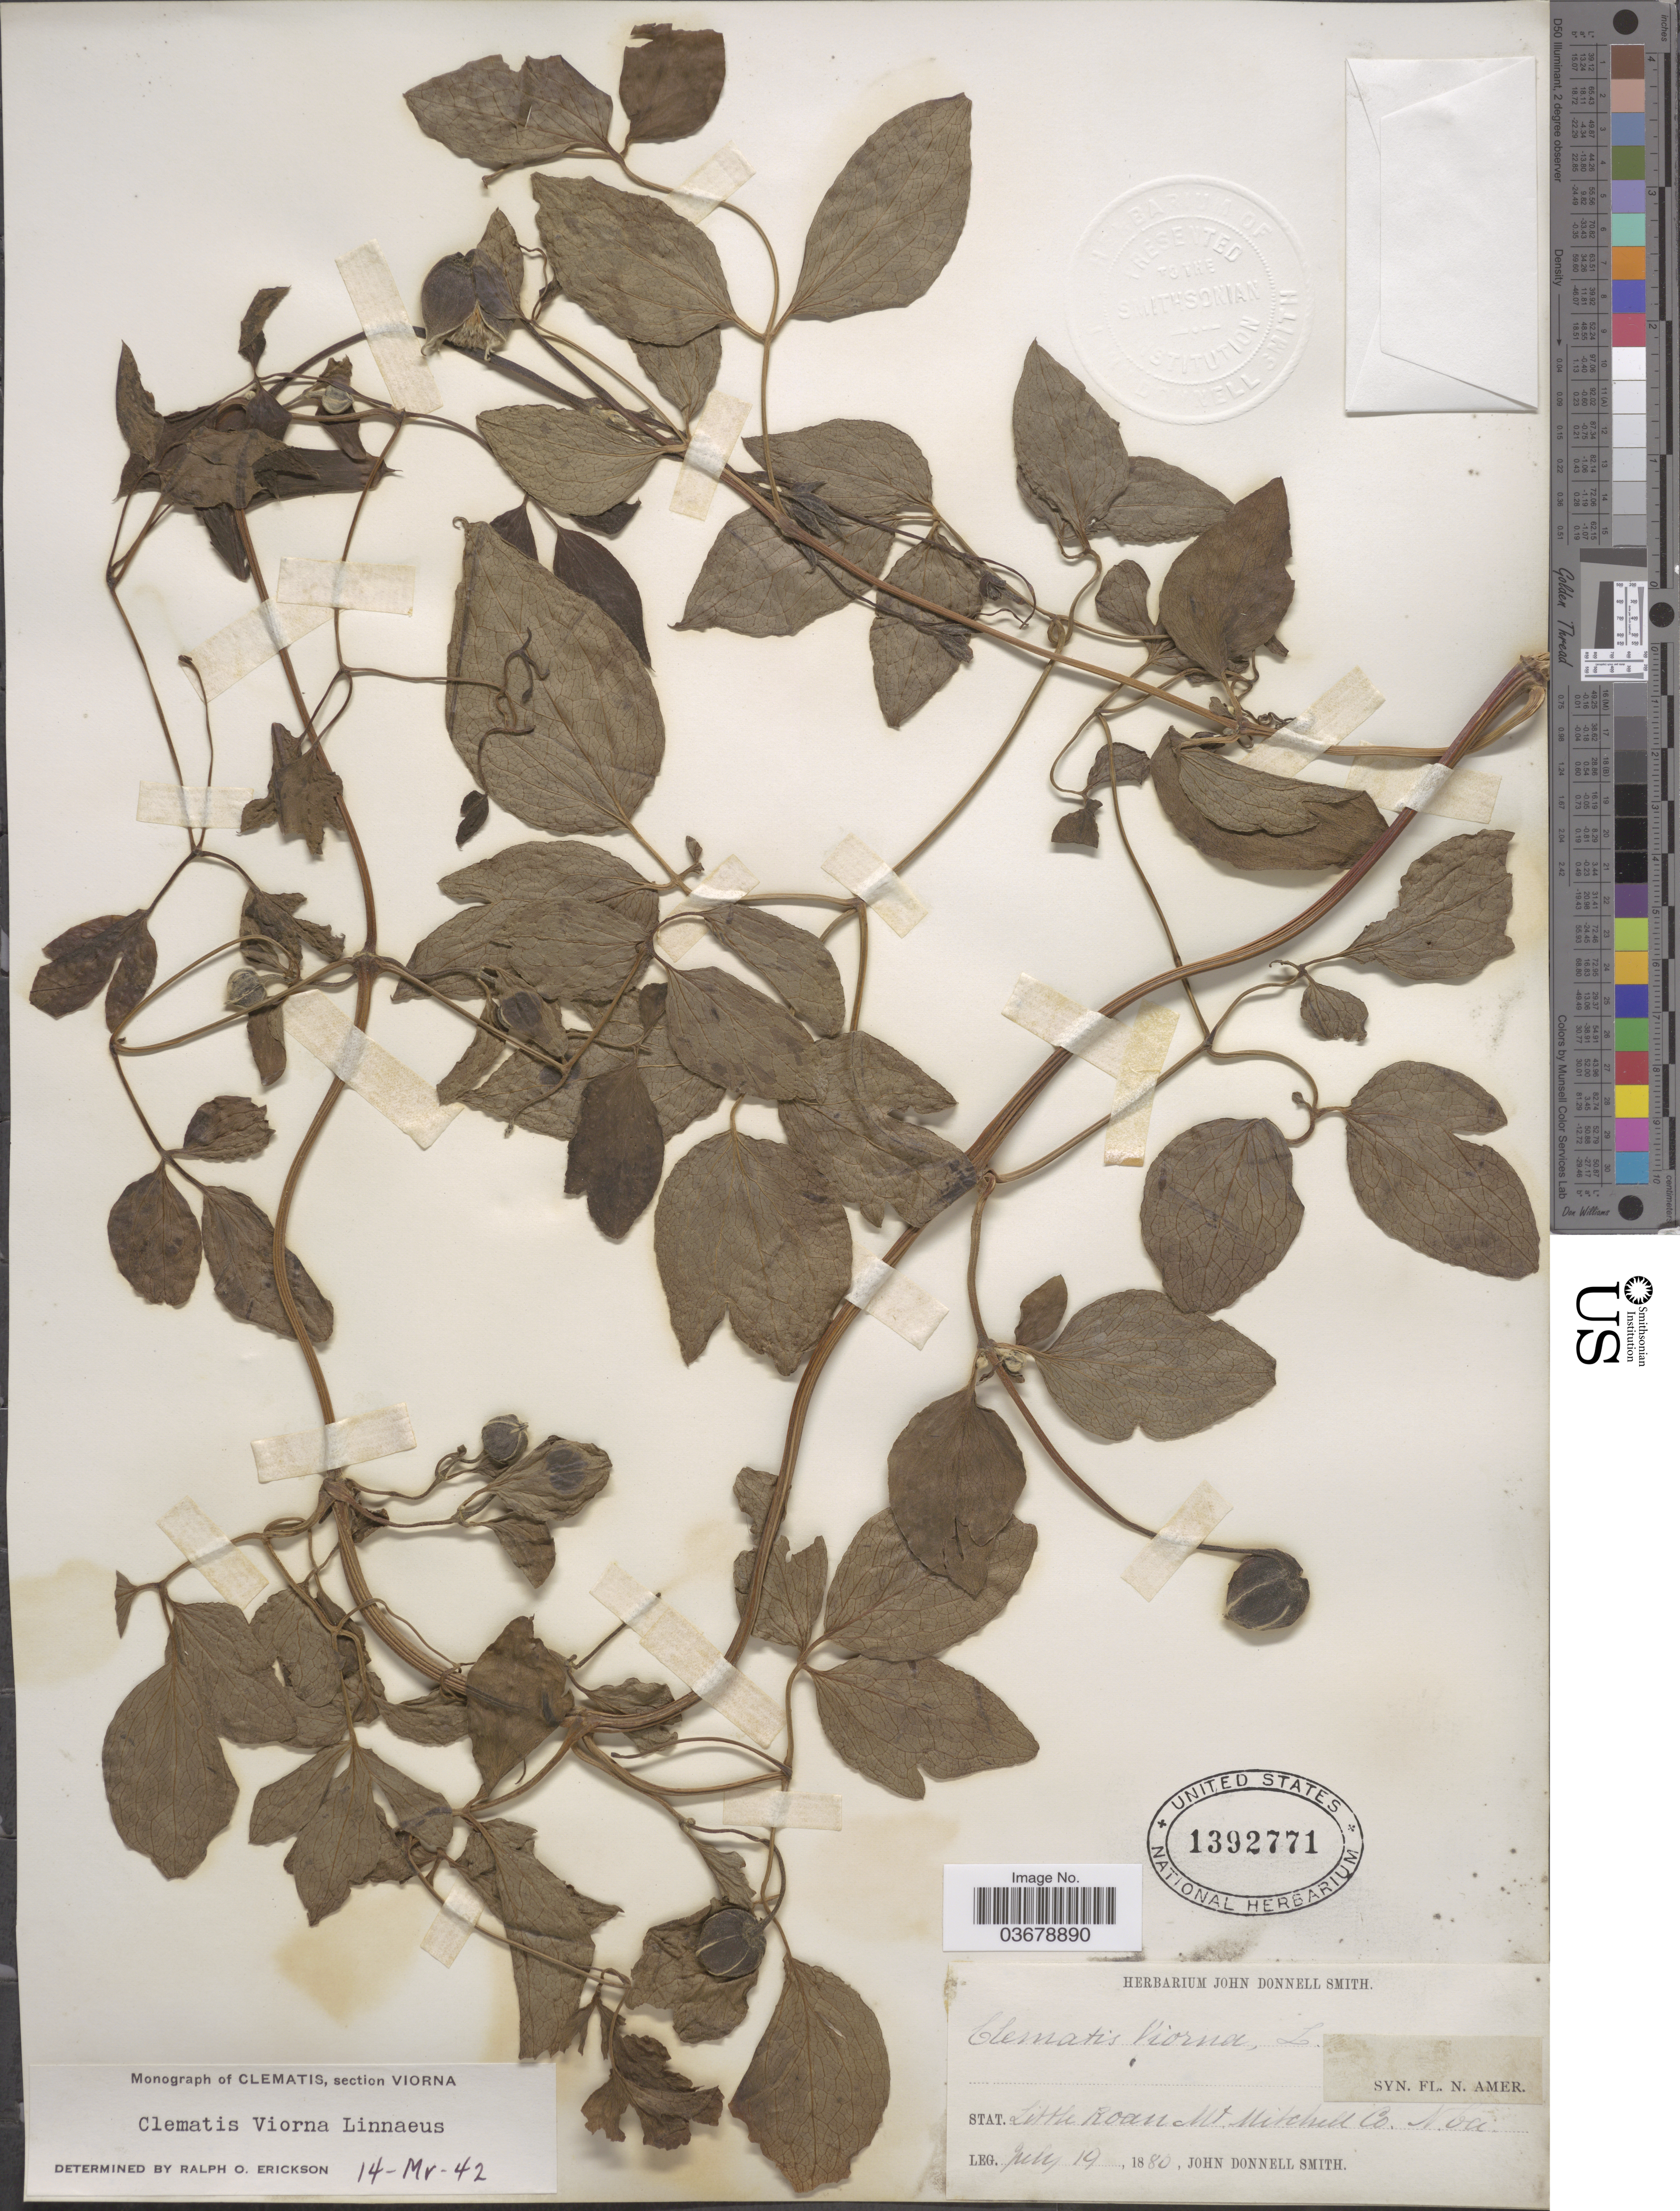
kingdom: Plantae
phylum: Tracheophyta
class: Magnoliopsida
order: Ranunculales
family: Ranunculaceae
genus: Clematis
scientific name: Clematis viorna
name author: L.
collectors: J. Donnell Smith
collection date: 1880-07-19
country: United States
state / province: North Carolina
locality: Little Roan Mt. Mitchell Co.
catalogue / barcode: US 1392771